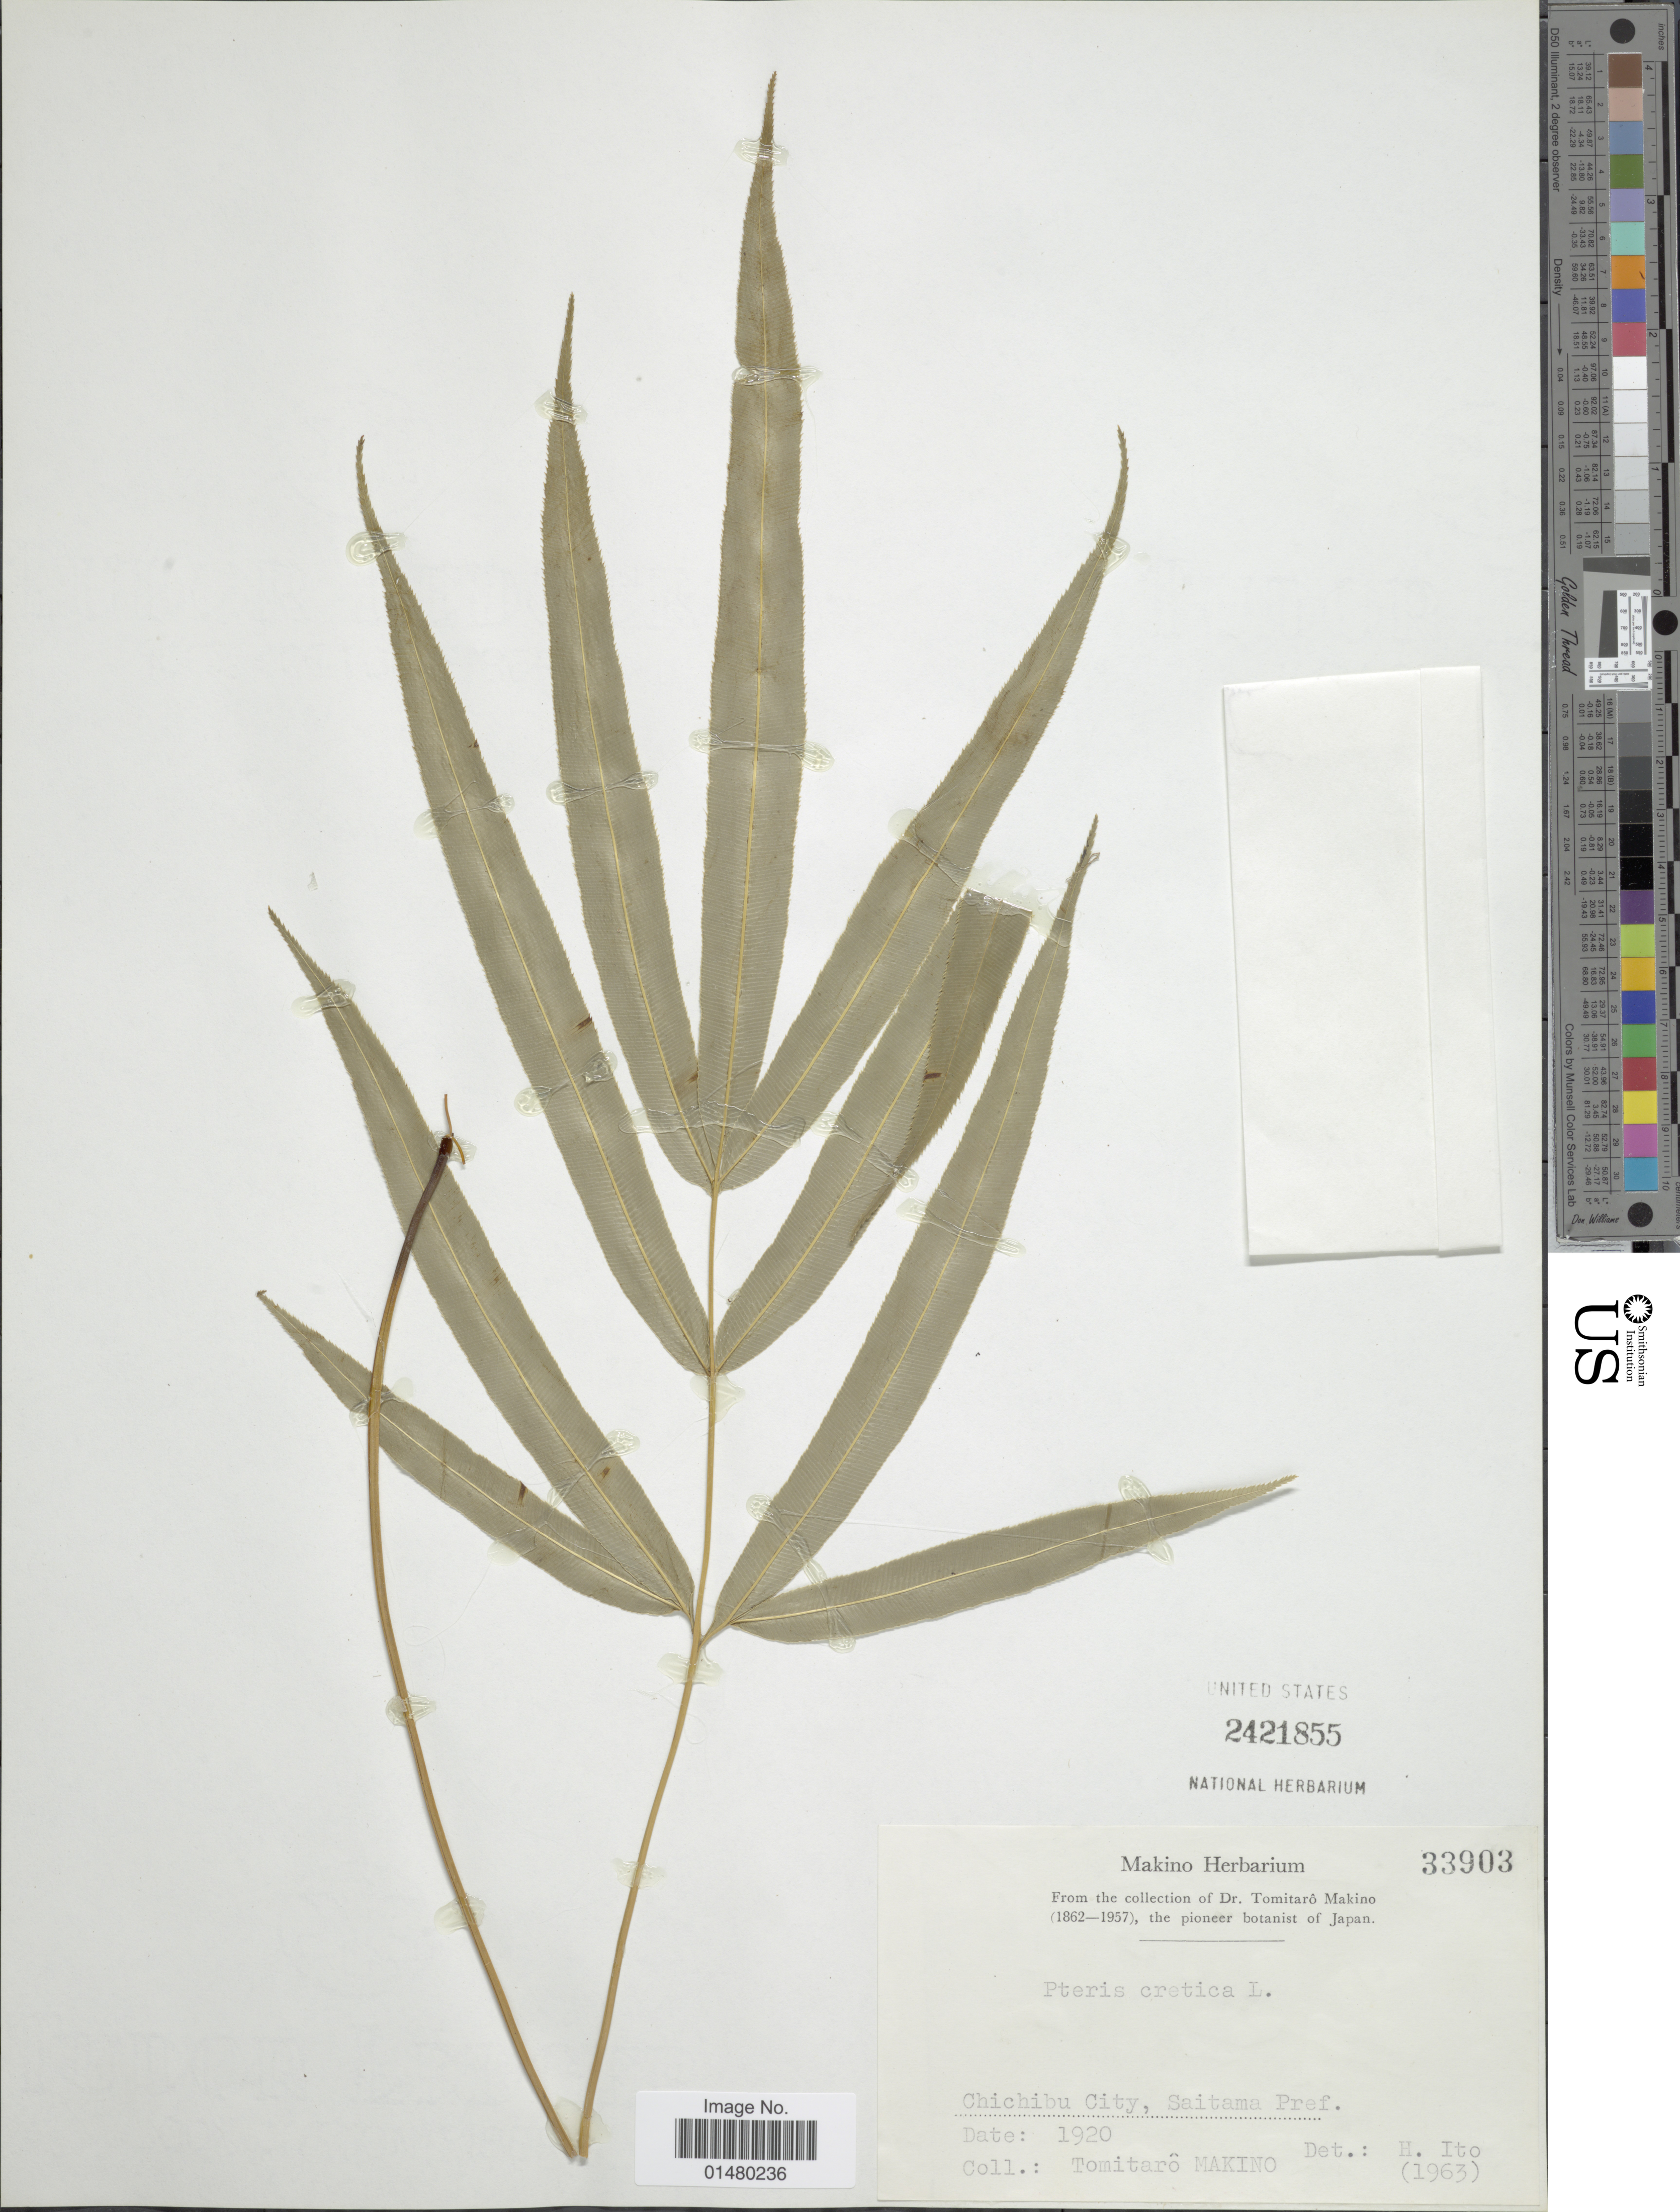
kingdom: Plantae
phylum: Tracheophyta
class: Polypodiopsida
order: Polypodiales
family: Pteridaceae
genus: Pteris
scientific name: Pteris cretica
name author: L.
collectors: T. Makino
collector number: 33903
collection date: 1920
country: Japan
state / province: Saitama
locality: Chichibu City, Saitama Pref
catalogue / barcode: US 2421855